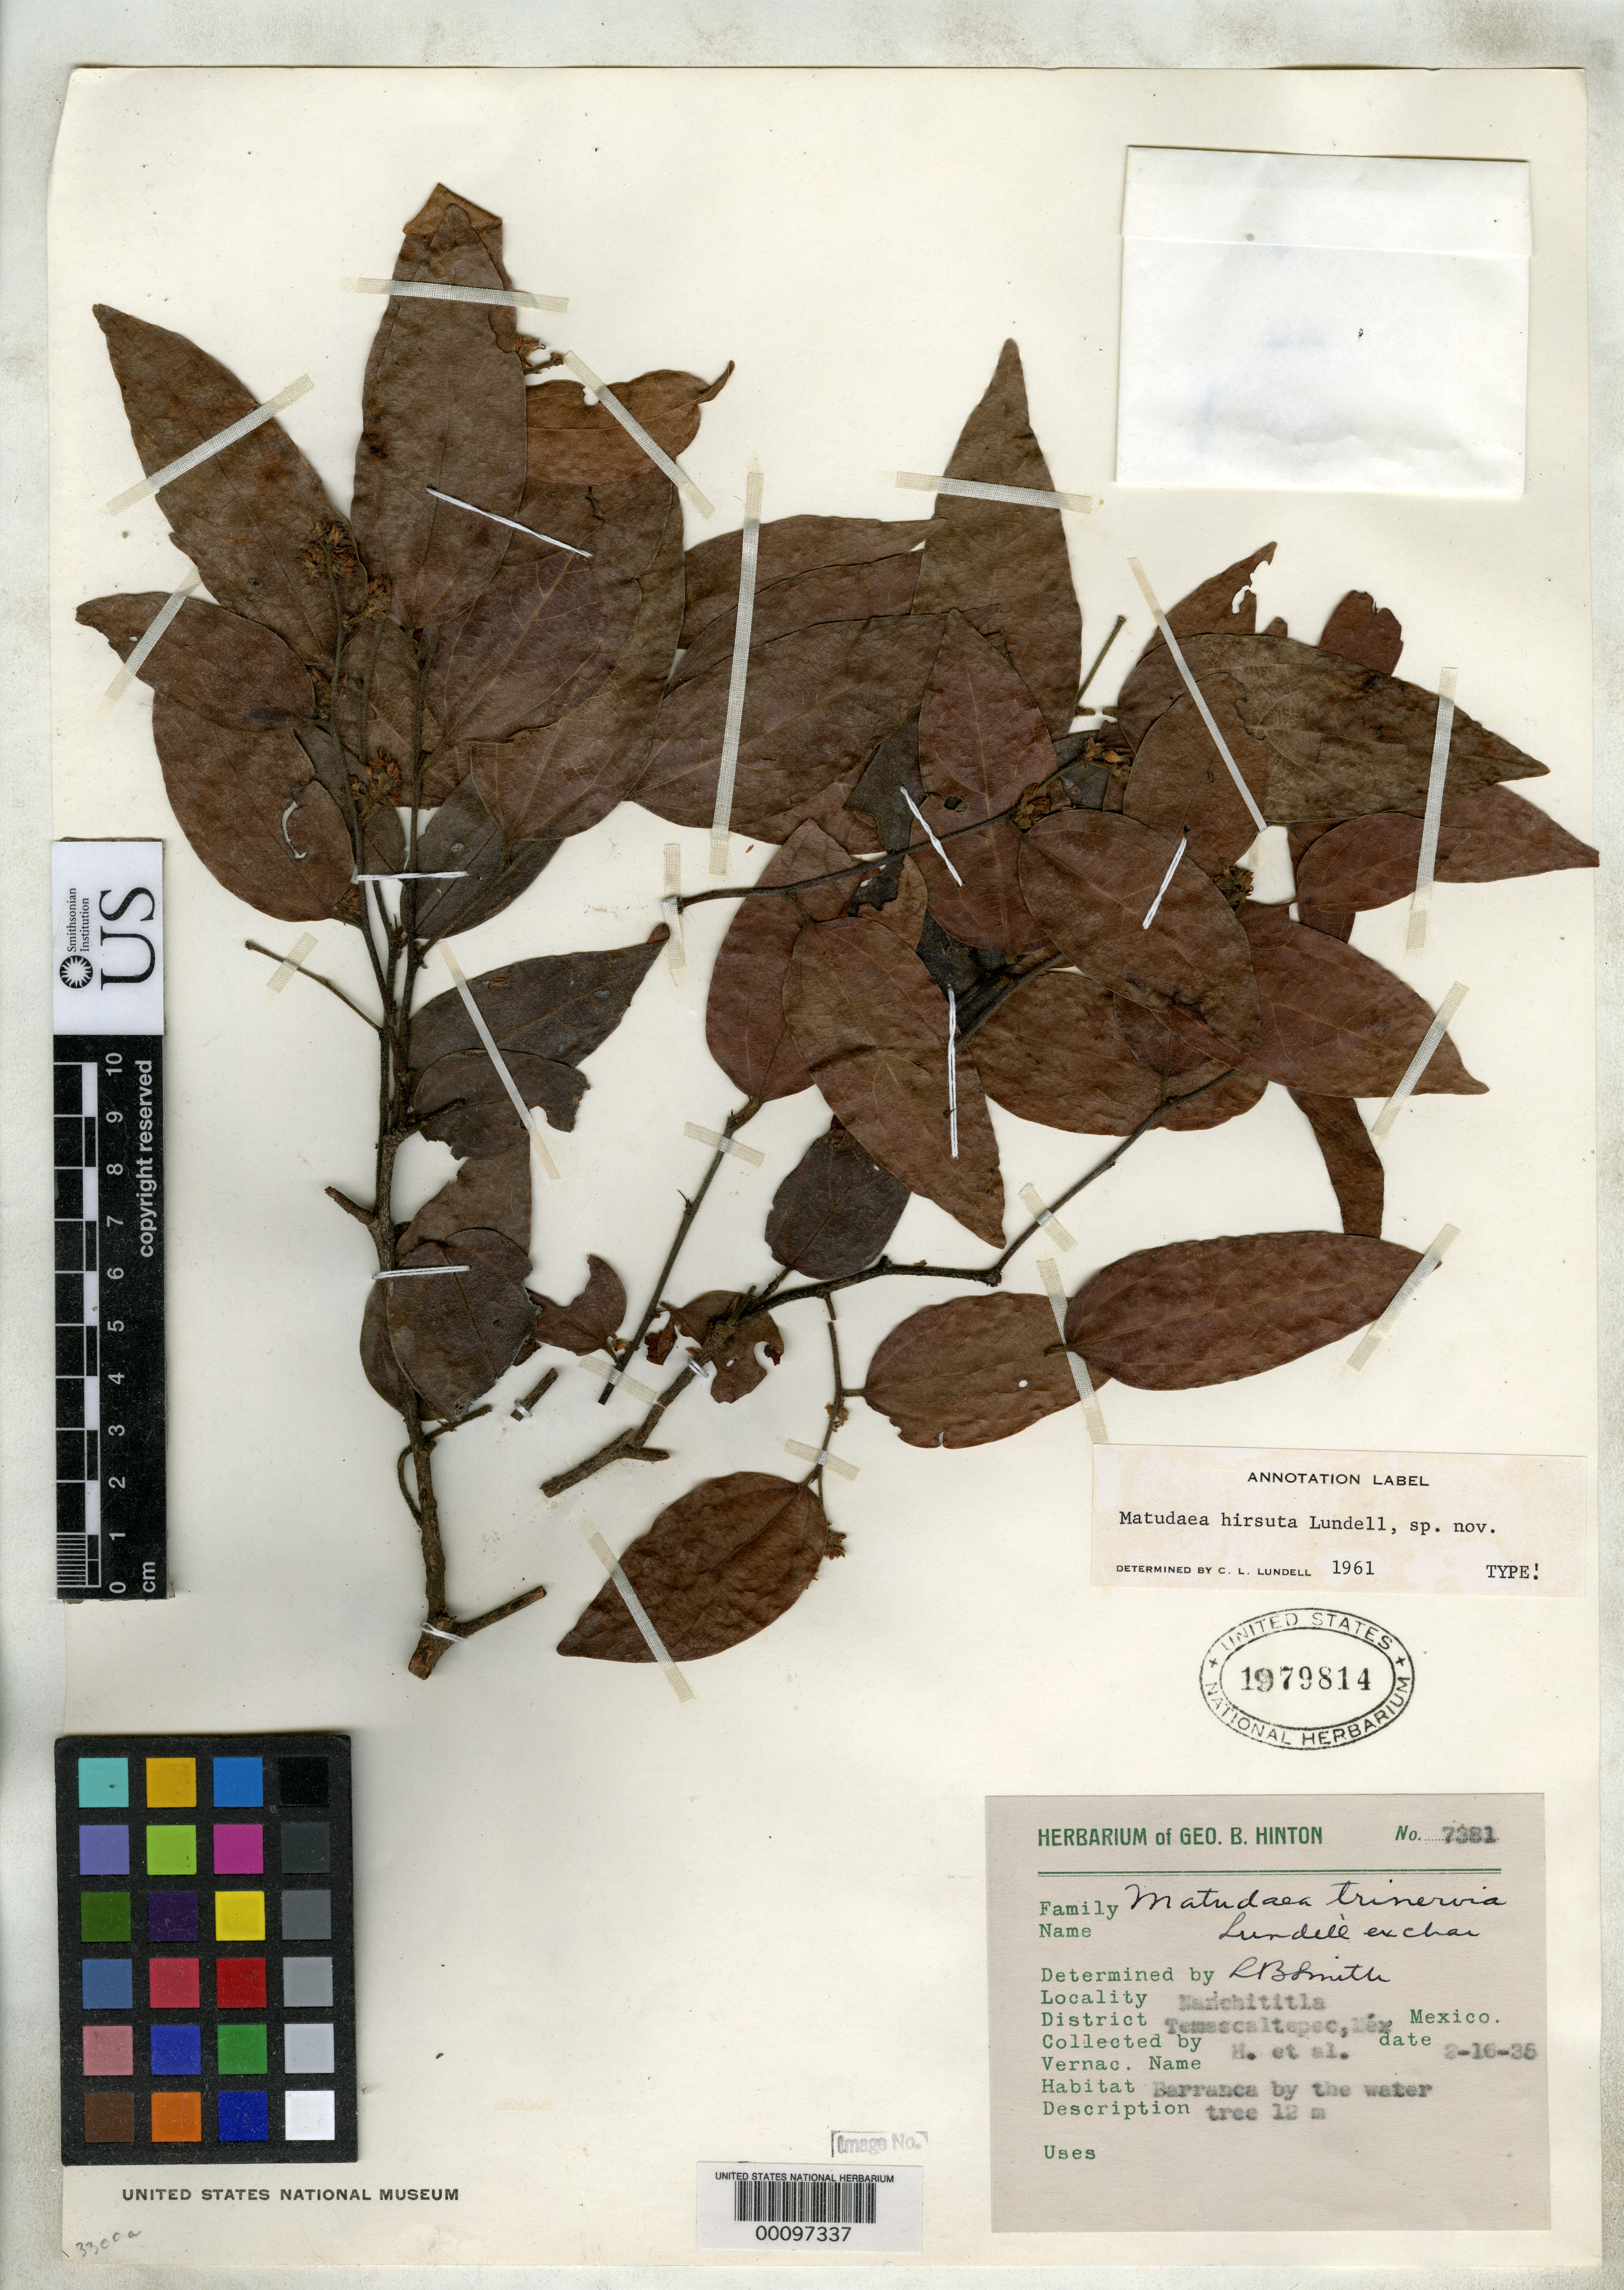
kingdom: Plantae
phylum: Tracheophyta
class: Magnoliopsida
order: Saxifragales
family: Hamamelidaceae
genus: Matudaea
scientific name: Matudaea hirsuta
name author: Lundell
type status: Holotype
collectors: G. B. Hinton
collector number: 7381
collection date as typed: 16 Feb 1935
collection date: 1935-02-16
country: Mexico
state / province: México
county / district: Temascaltepec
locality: Nanchititla.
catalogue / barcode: US 1979814